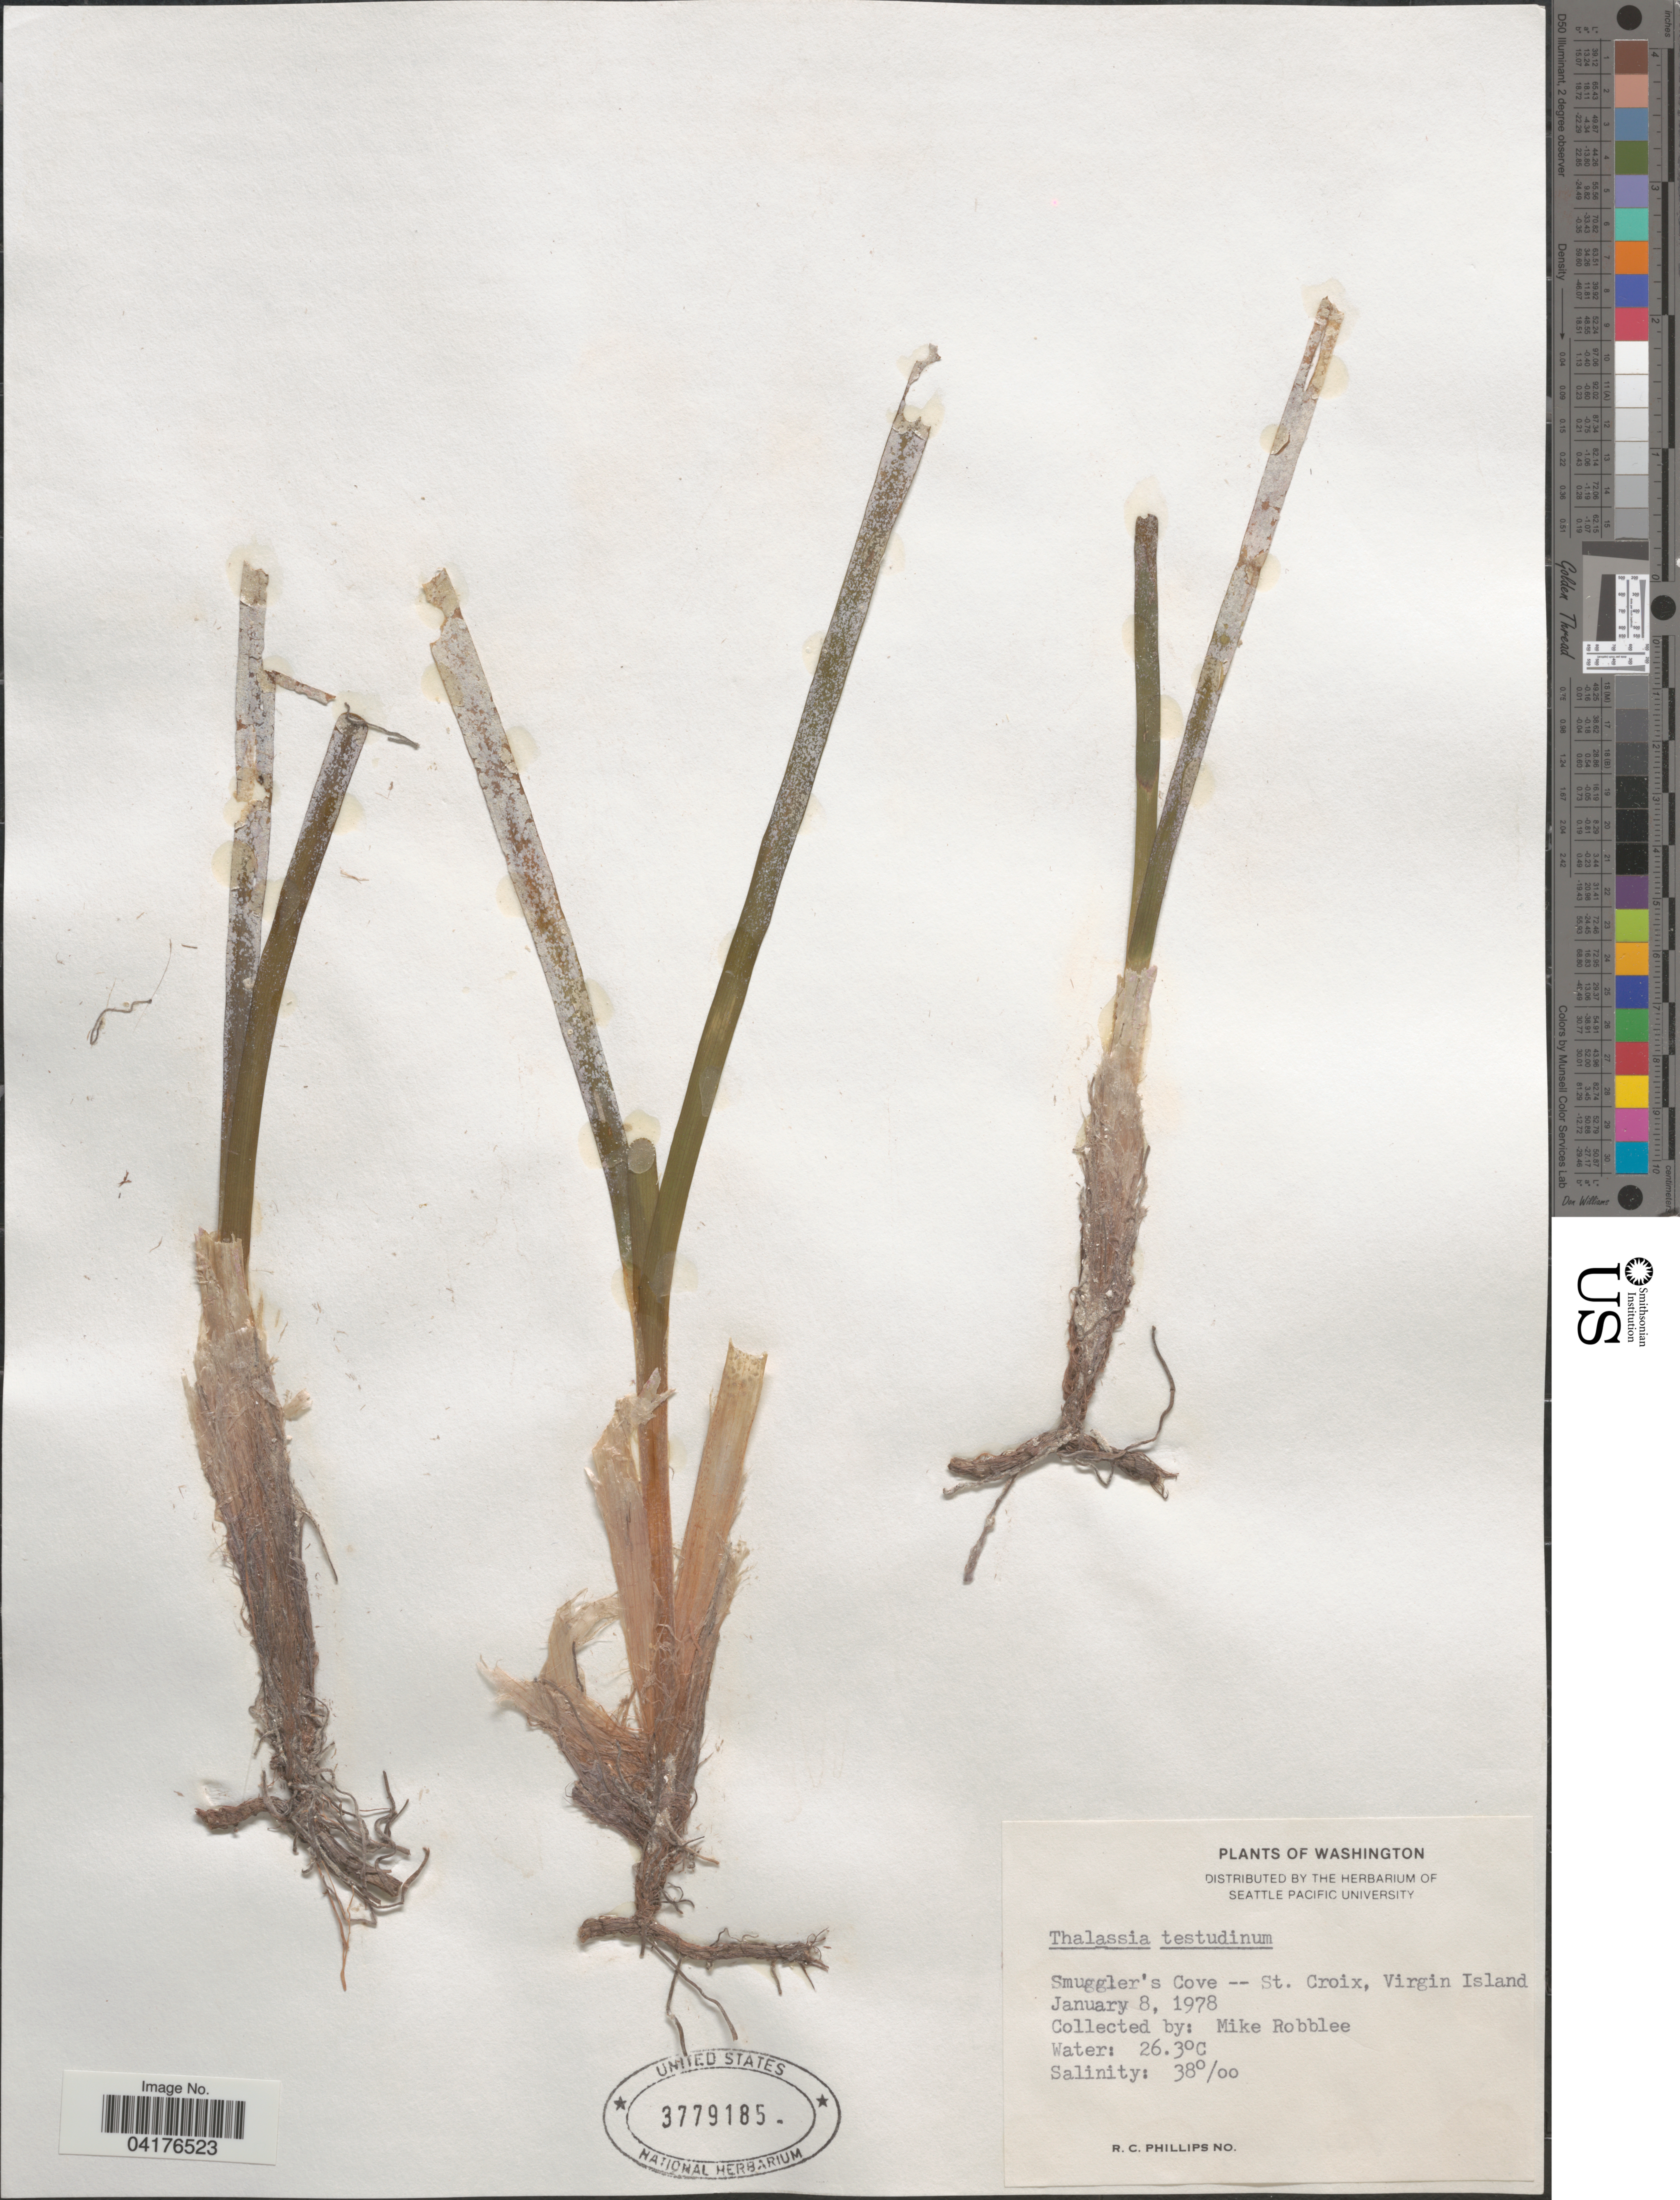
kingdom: Plantae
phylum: Tracheophyta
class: Liliopsida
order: Alismatales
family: Hydrocharitaceae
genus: Thalassia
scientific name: Thalassia testudinum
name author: Banks & Sol. ex K.D. Koenig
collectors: M. Robblee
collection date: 1978-01-08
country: U.S. Virgin Islands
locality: Smuggler's Cove -- St. Croix, Virgin Island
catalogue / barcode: US 3779185